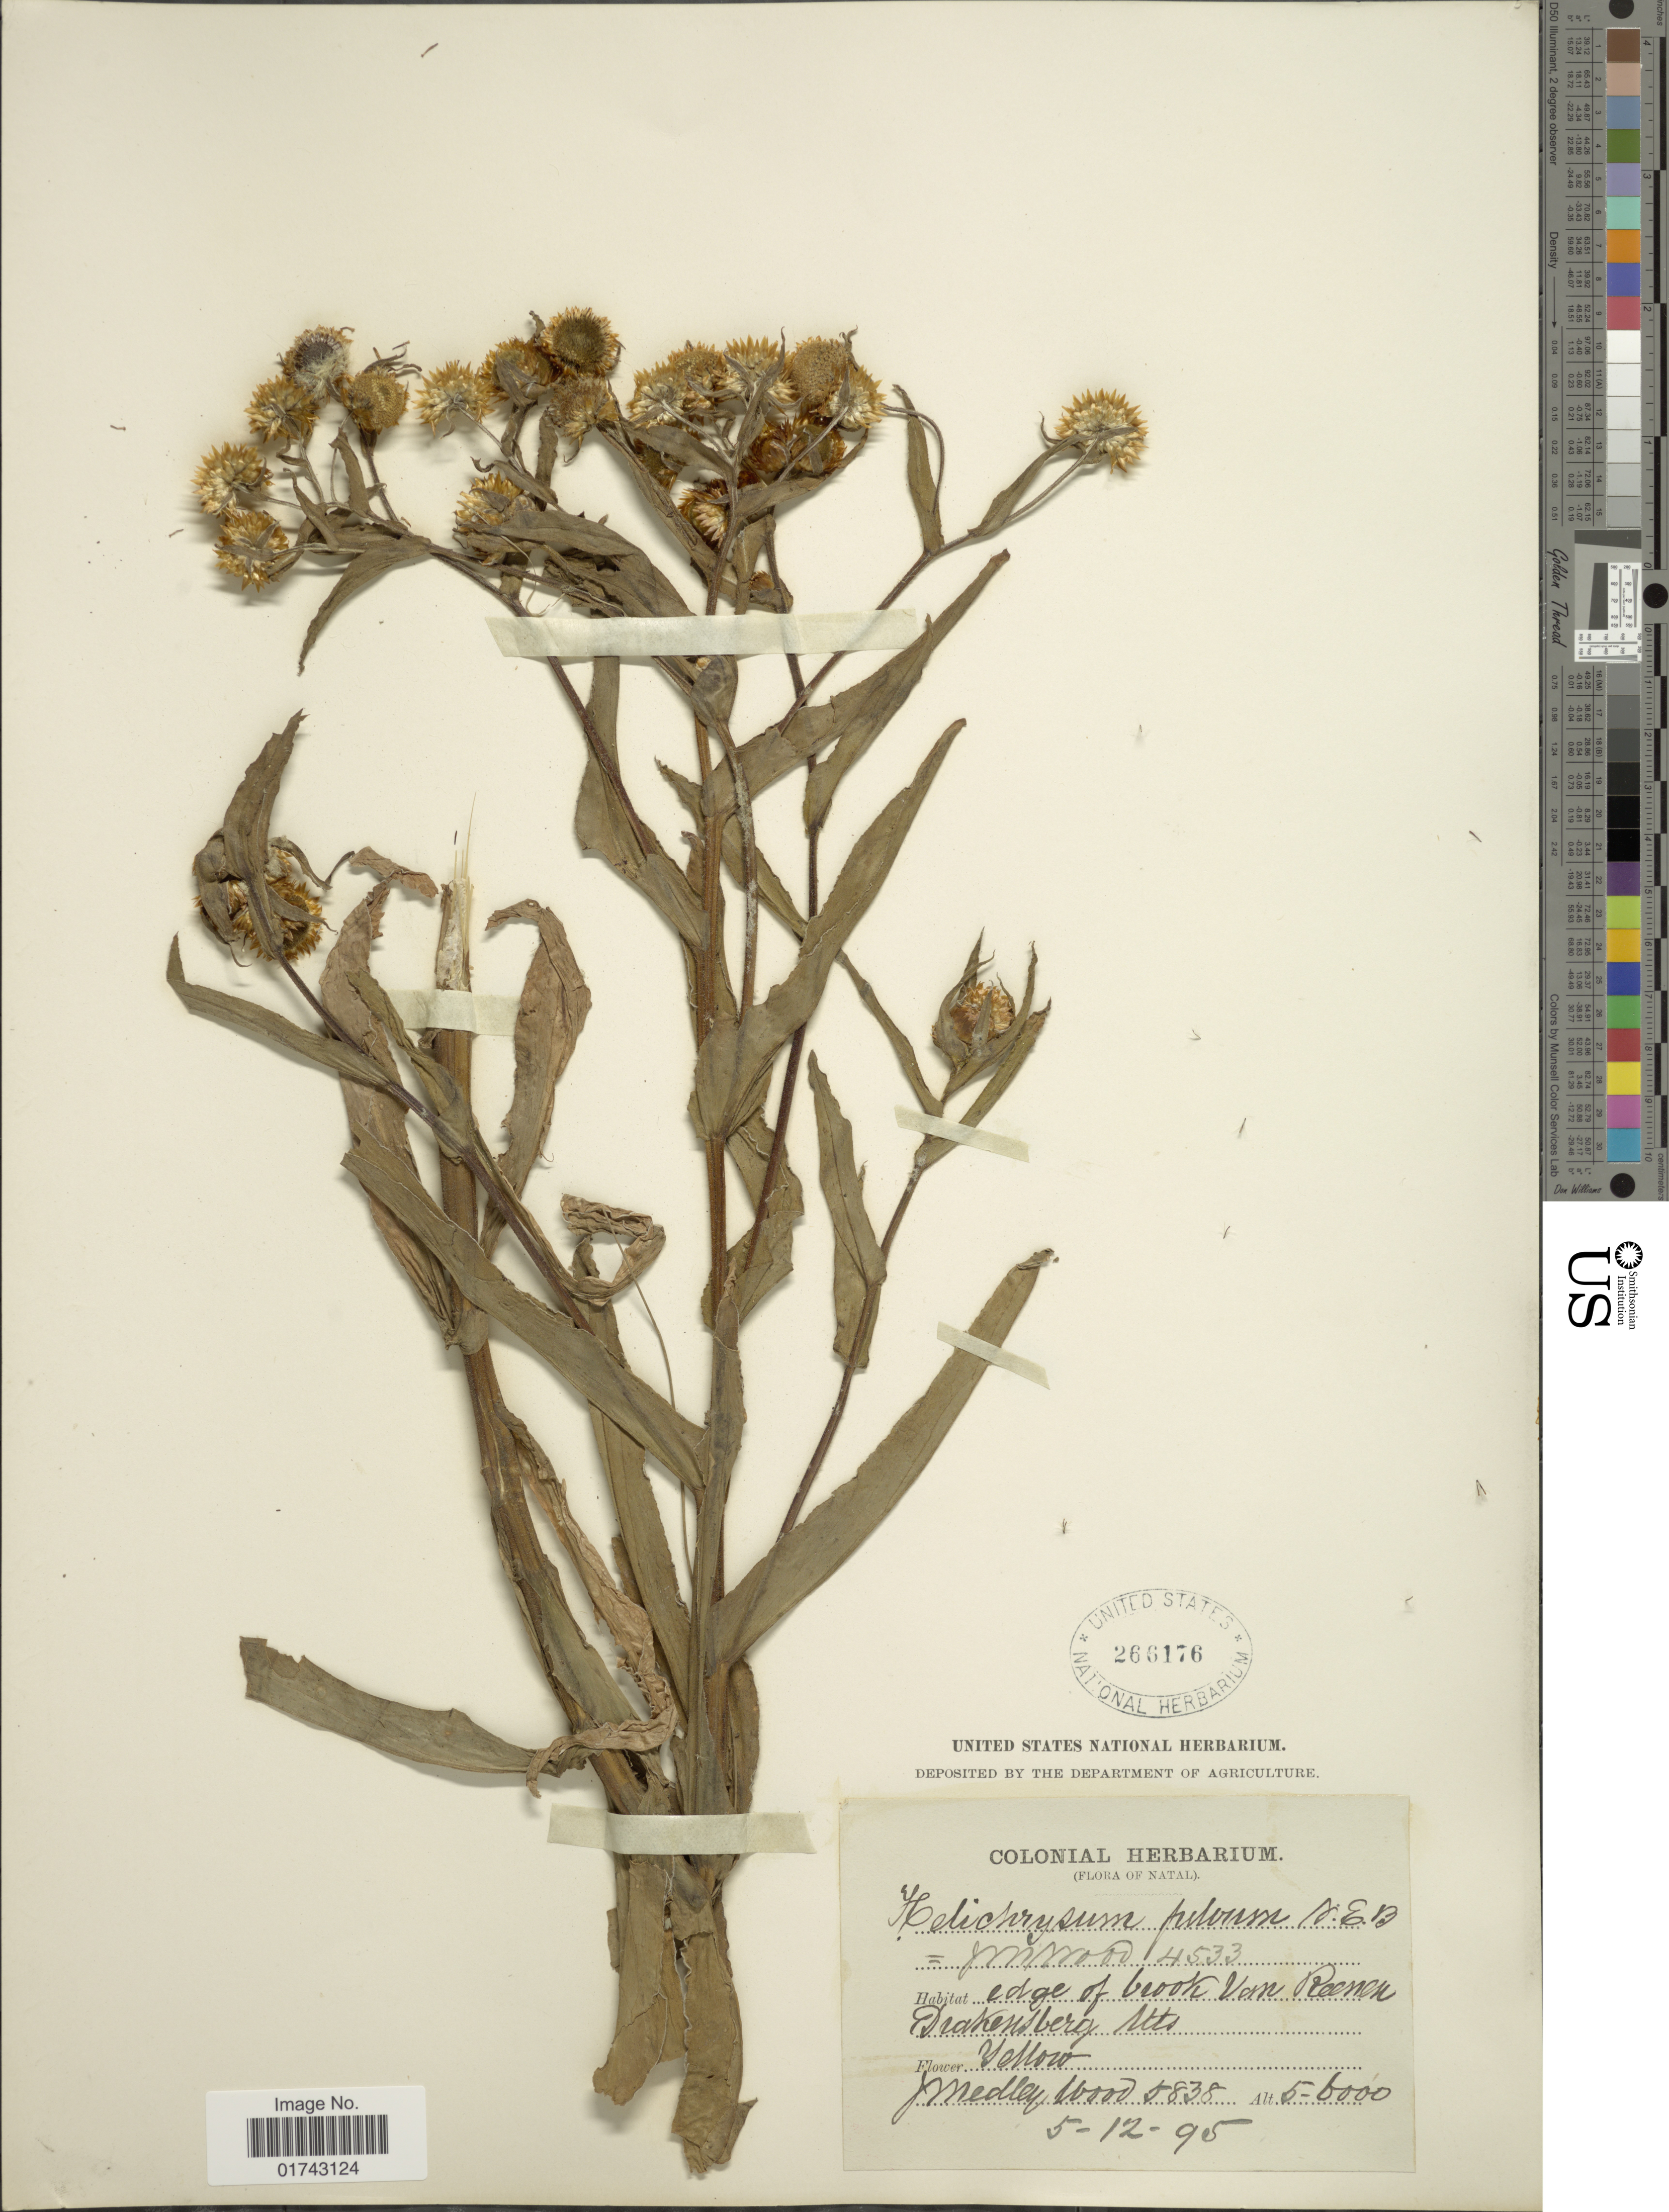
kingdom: Plantae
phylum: Tracheophyta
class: Magnoliopsida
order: Asterales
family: Asteraceae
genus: Helichrysum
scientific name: Helichrysum fulvum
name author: N.E. Br.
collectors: J. M. Wood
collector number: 5838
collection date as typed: Transcribed d/m/y: 5/12/95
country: South Africa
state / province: KwaZulu-Natal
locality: Edge of Brook Van Reenen Drakensberg Mts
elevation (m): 5000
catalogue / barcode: US 266176